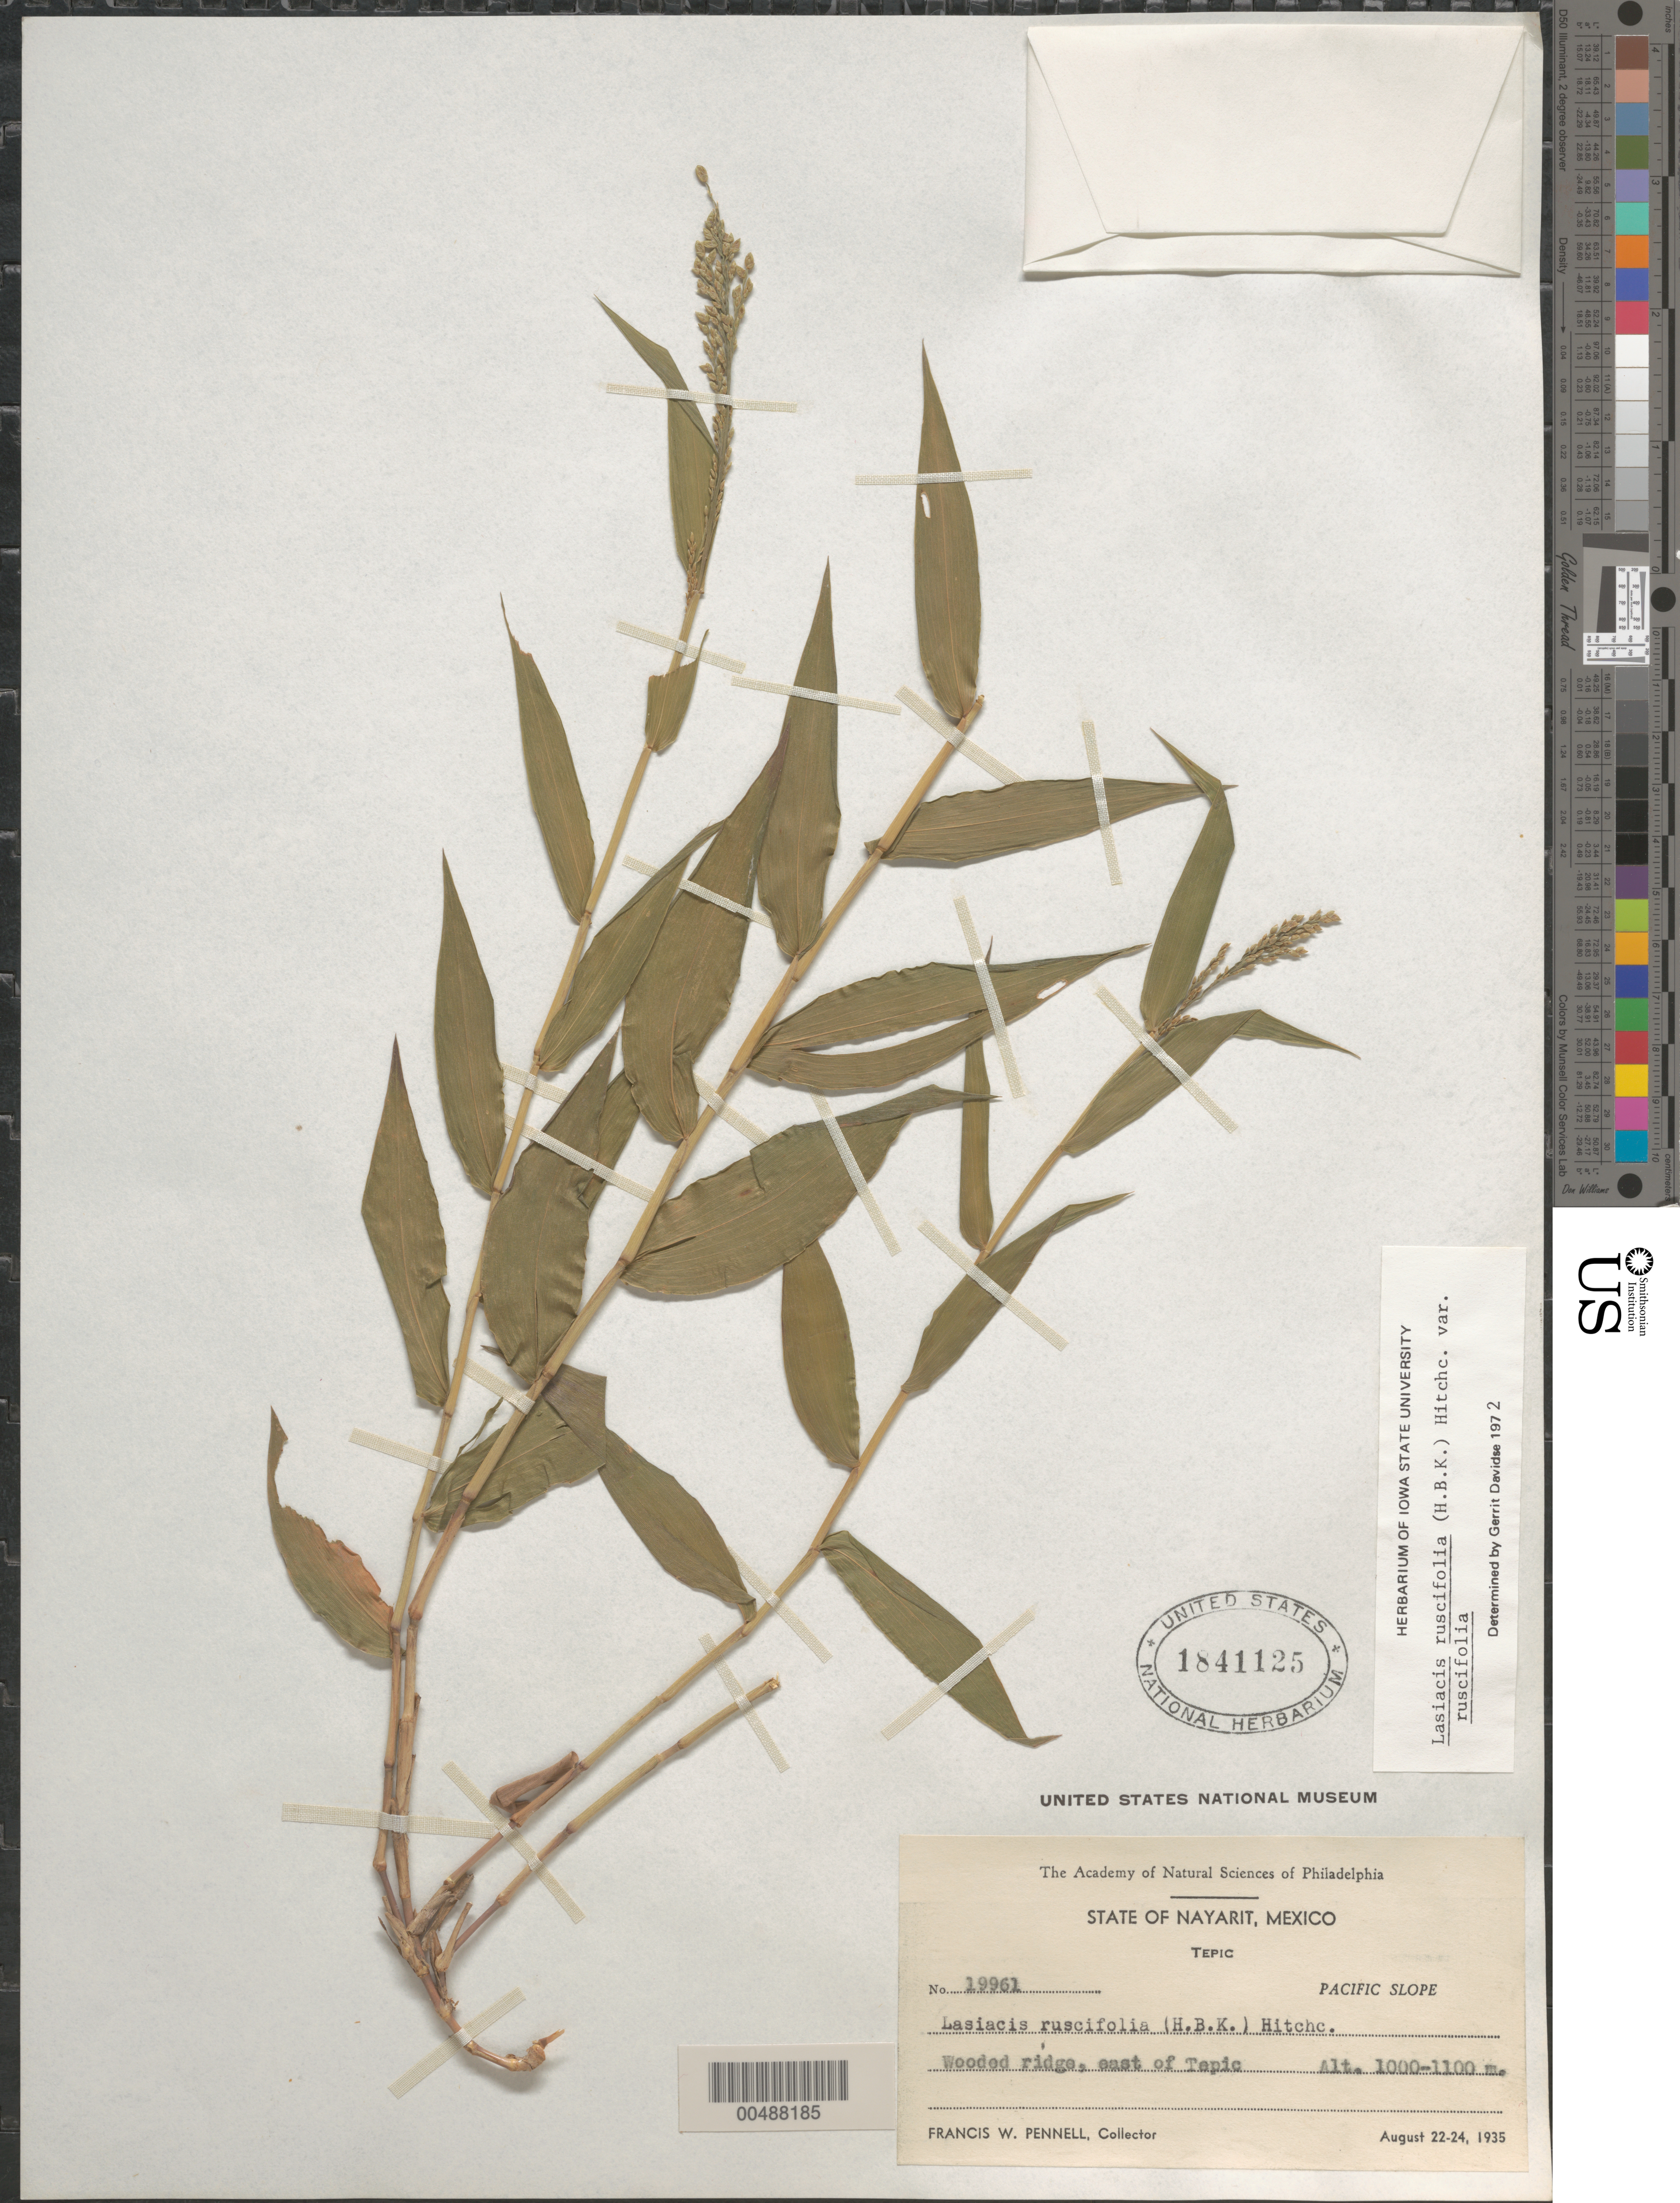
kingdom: Plantae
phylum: Tracheophyta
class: Liliopsida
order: Poales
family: Poaceae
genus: Lasiacis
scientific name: Lasiacis ruscifolia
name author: (Kunth) Hitchc.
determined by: Davidse, Gerrit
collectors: F. W. Pennell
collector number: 19961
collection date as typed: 22 Aug 1935 to 24 Aug 1935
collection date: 1935-08-22/1935-08-24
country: Mexico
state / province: Nayarit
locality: Tepic, Pacific Slope, E of Tepic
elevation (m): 1000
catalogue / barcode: US 1841125